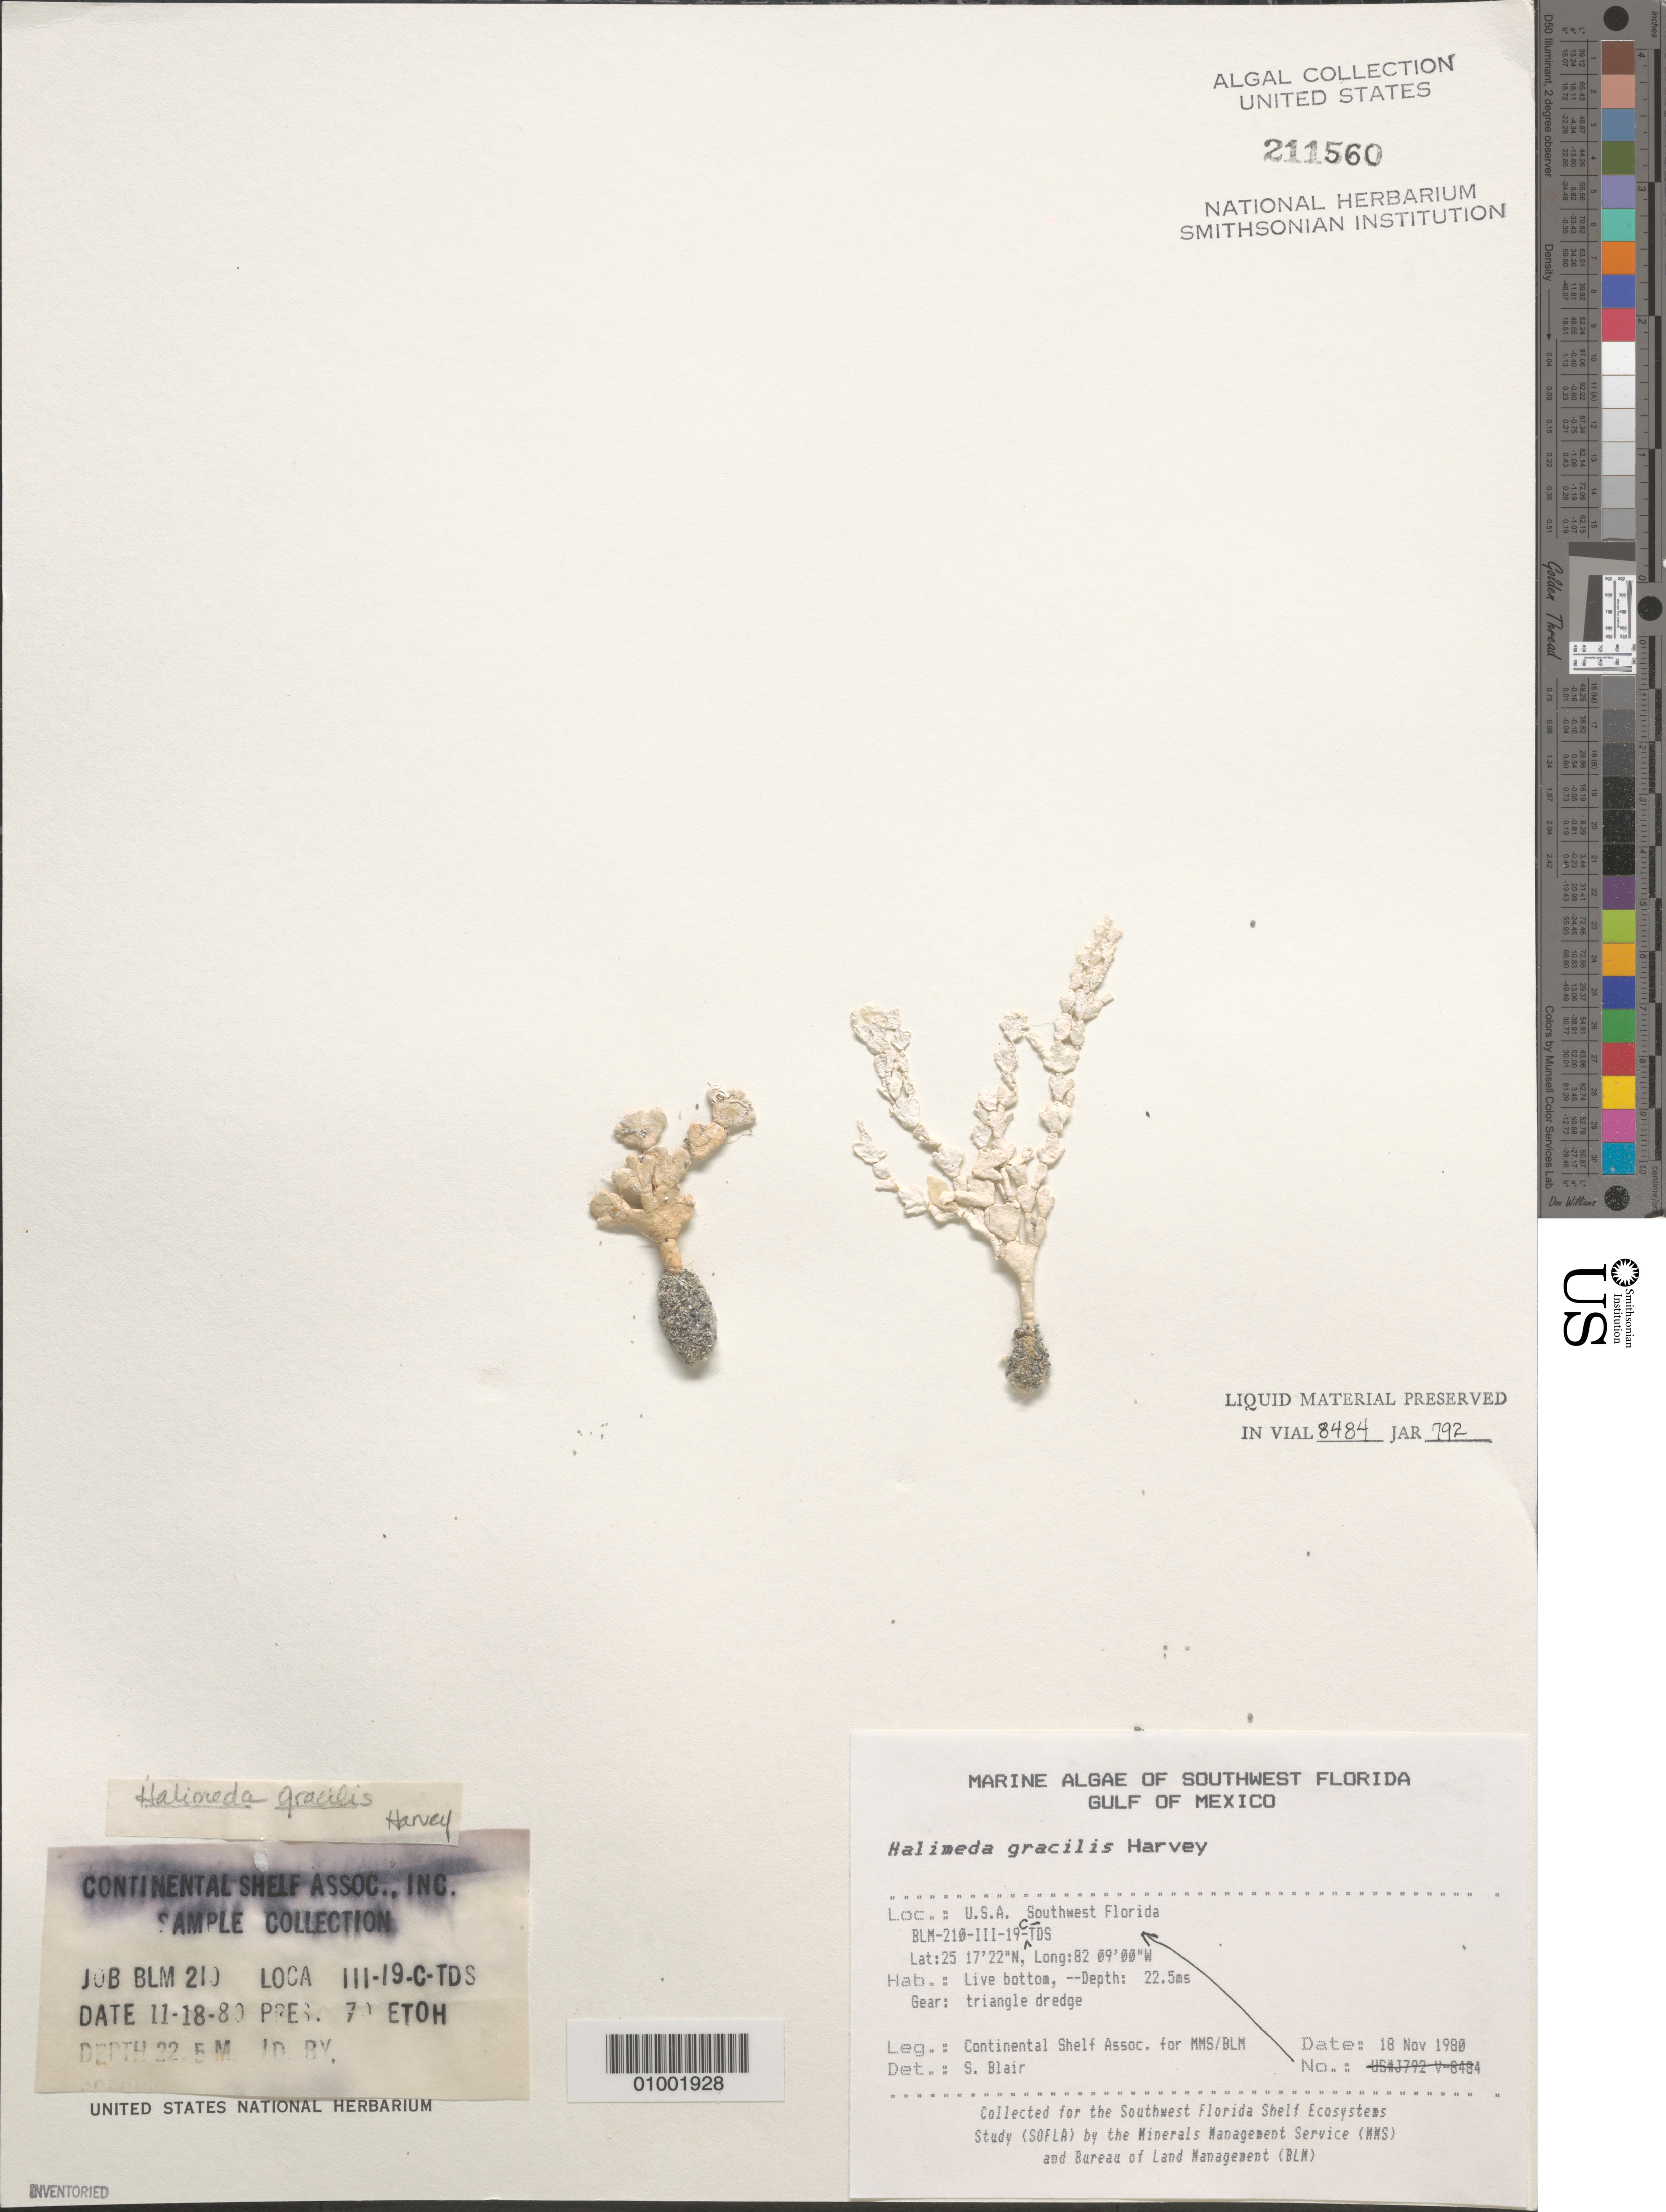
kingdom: Plantae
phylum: Chlorophyta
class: Ulvophyceae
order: Bryopsidales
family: Halimedaceae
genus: Halimeda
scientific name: Halimeda gracilis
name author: Harv. ex J. Agardh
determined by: Blair, S. M.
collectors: Continental Shelf Associates for the MMS/BLM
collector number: BLM-210-III-19-C-TDS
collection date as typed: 18 Nov 1980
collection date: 1980-11-18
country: United States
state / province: Florida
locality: Gulf of Mexico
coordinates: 25 17'22"N, 82 09'00"W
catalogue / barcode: US 211560